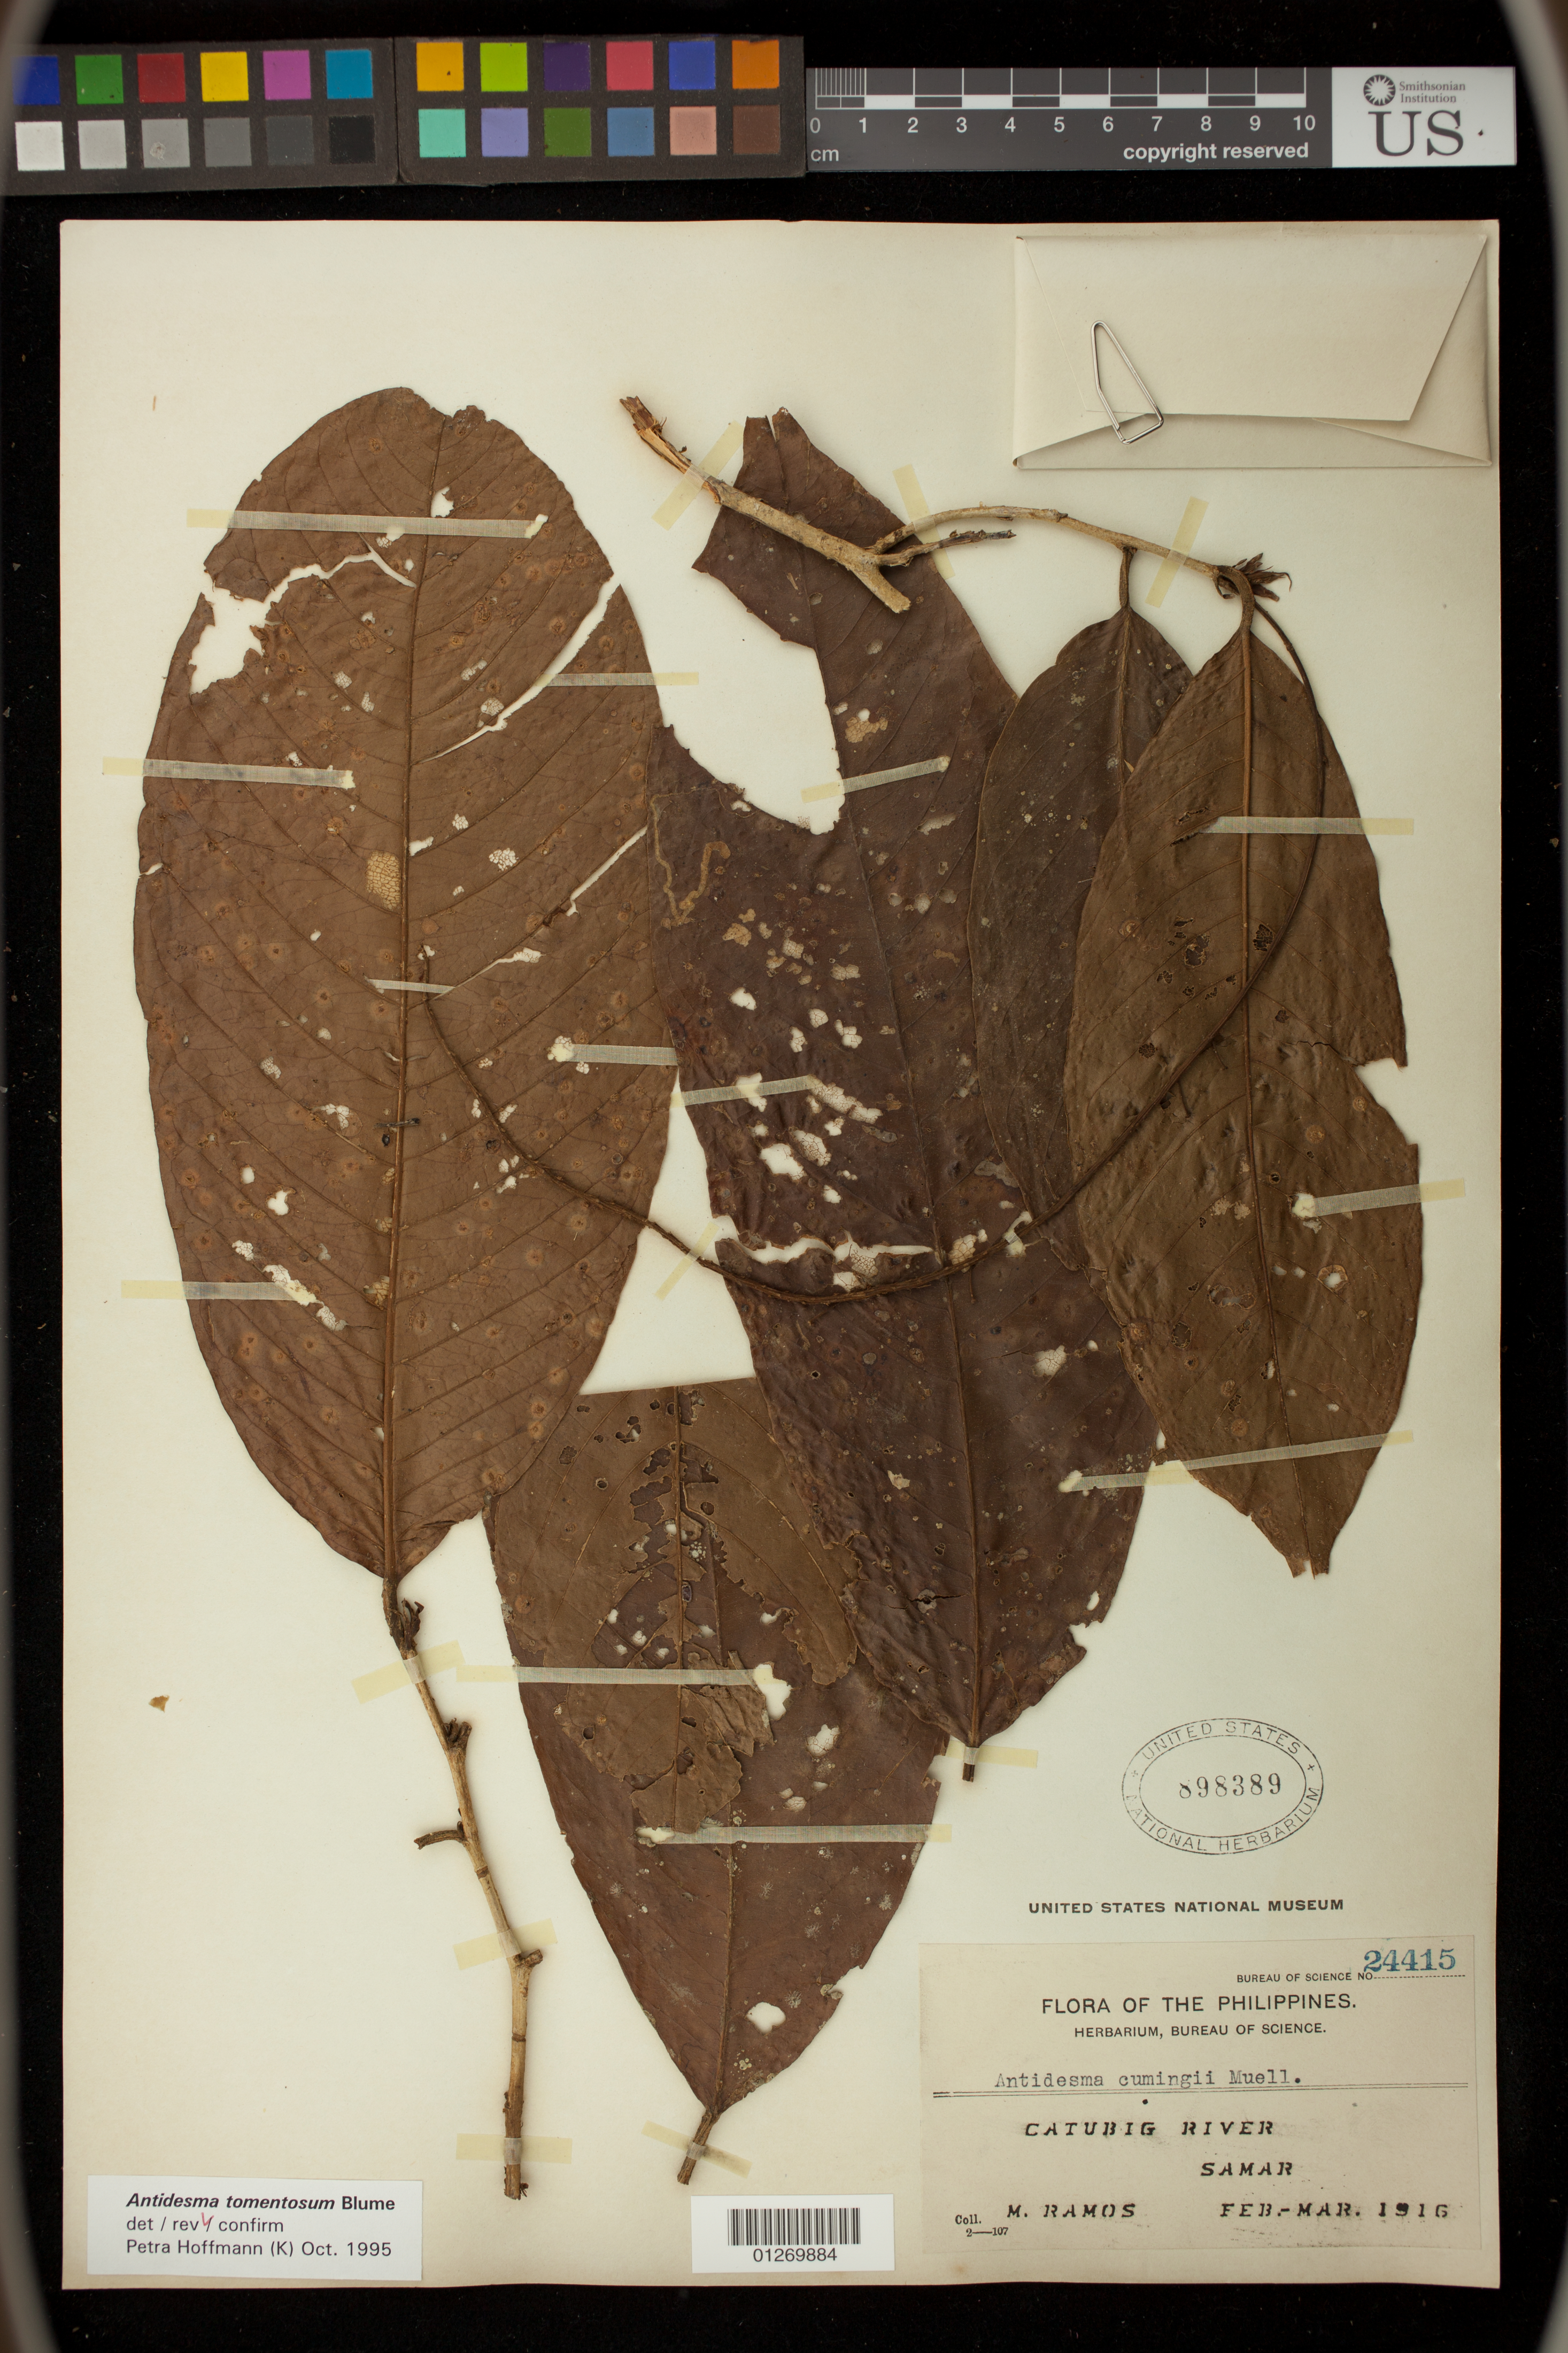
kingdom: Plantae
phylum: Tracheophyta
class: Magnoliopsida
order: Malpighiales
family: Phyllanthaceae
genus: Antidesma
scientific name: Antidesma tomentosum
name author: Blume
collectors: M. Ramos & M. Ramos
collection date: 1916-02/1916-03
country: Philippines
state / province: Eastern Visayas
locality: Catubig River, Samar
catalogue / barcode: US 898389